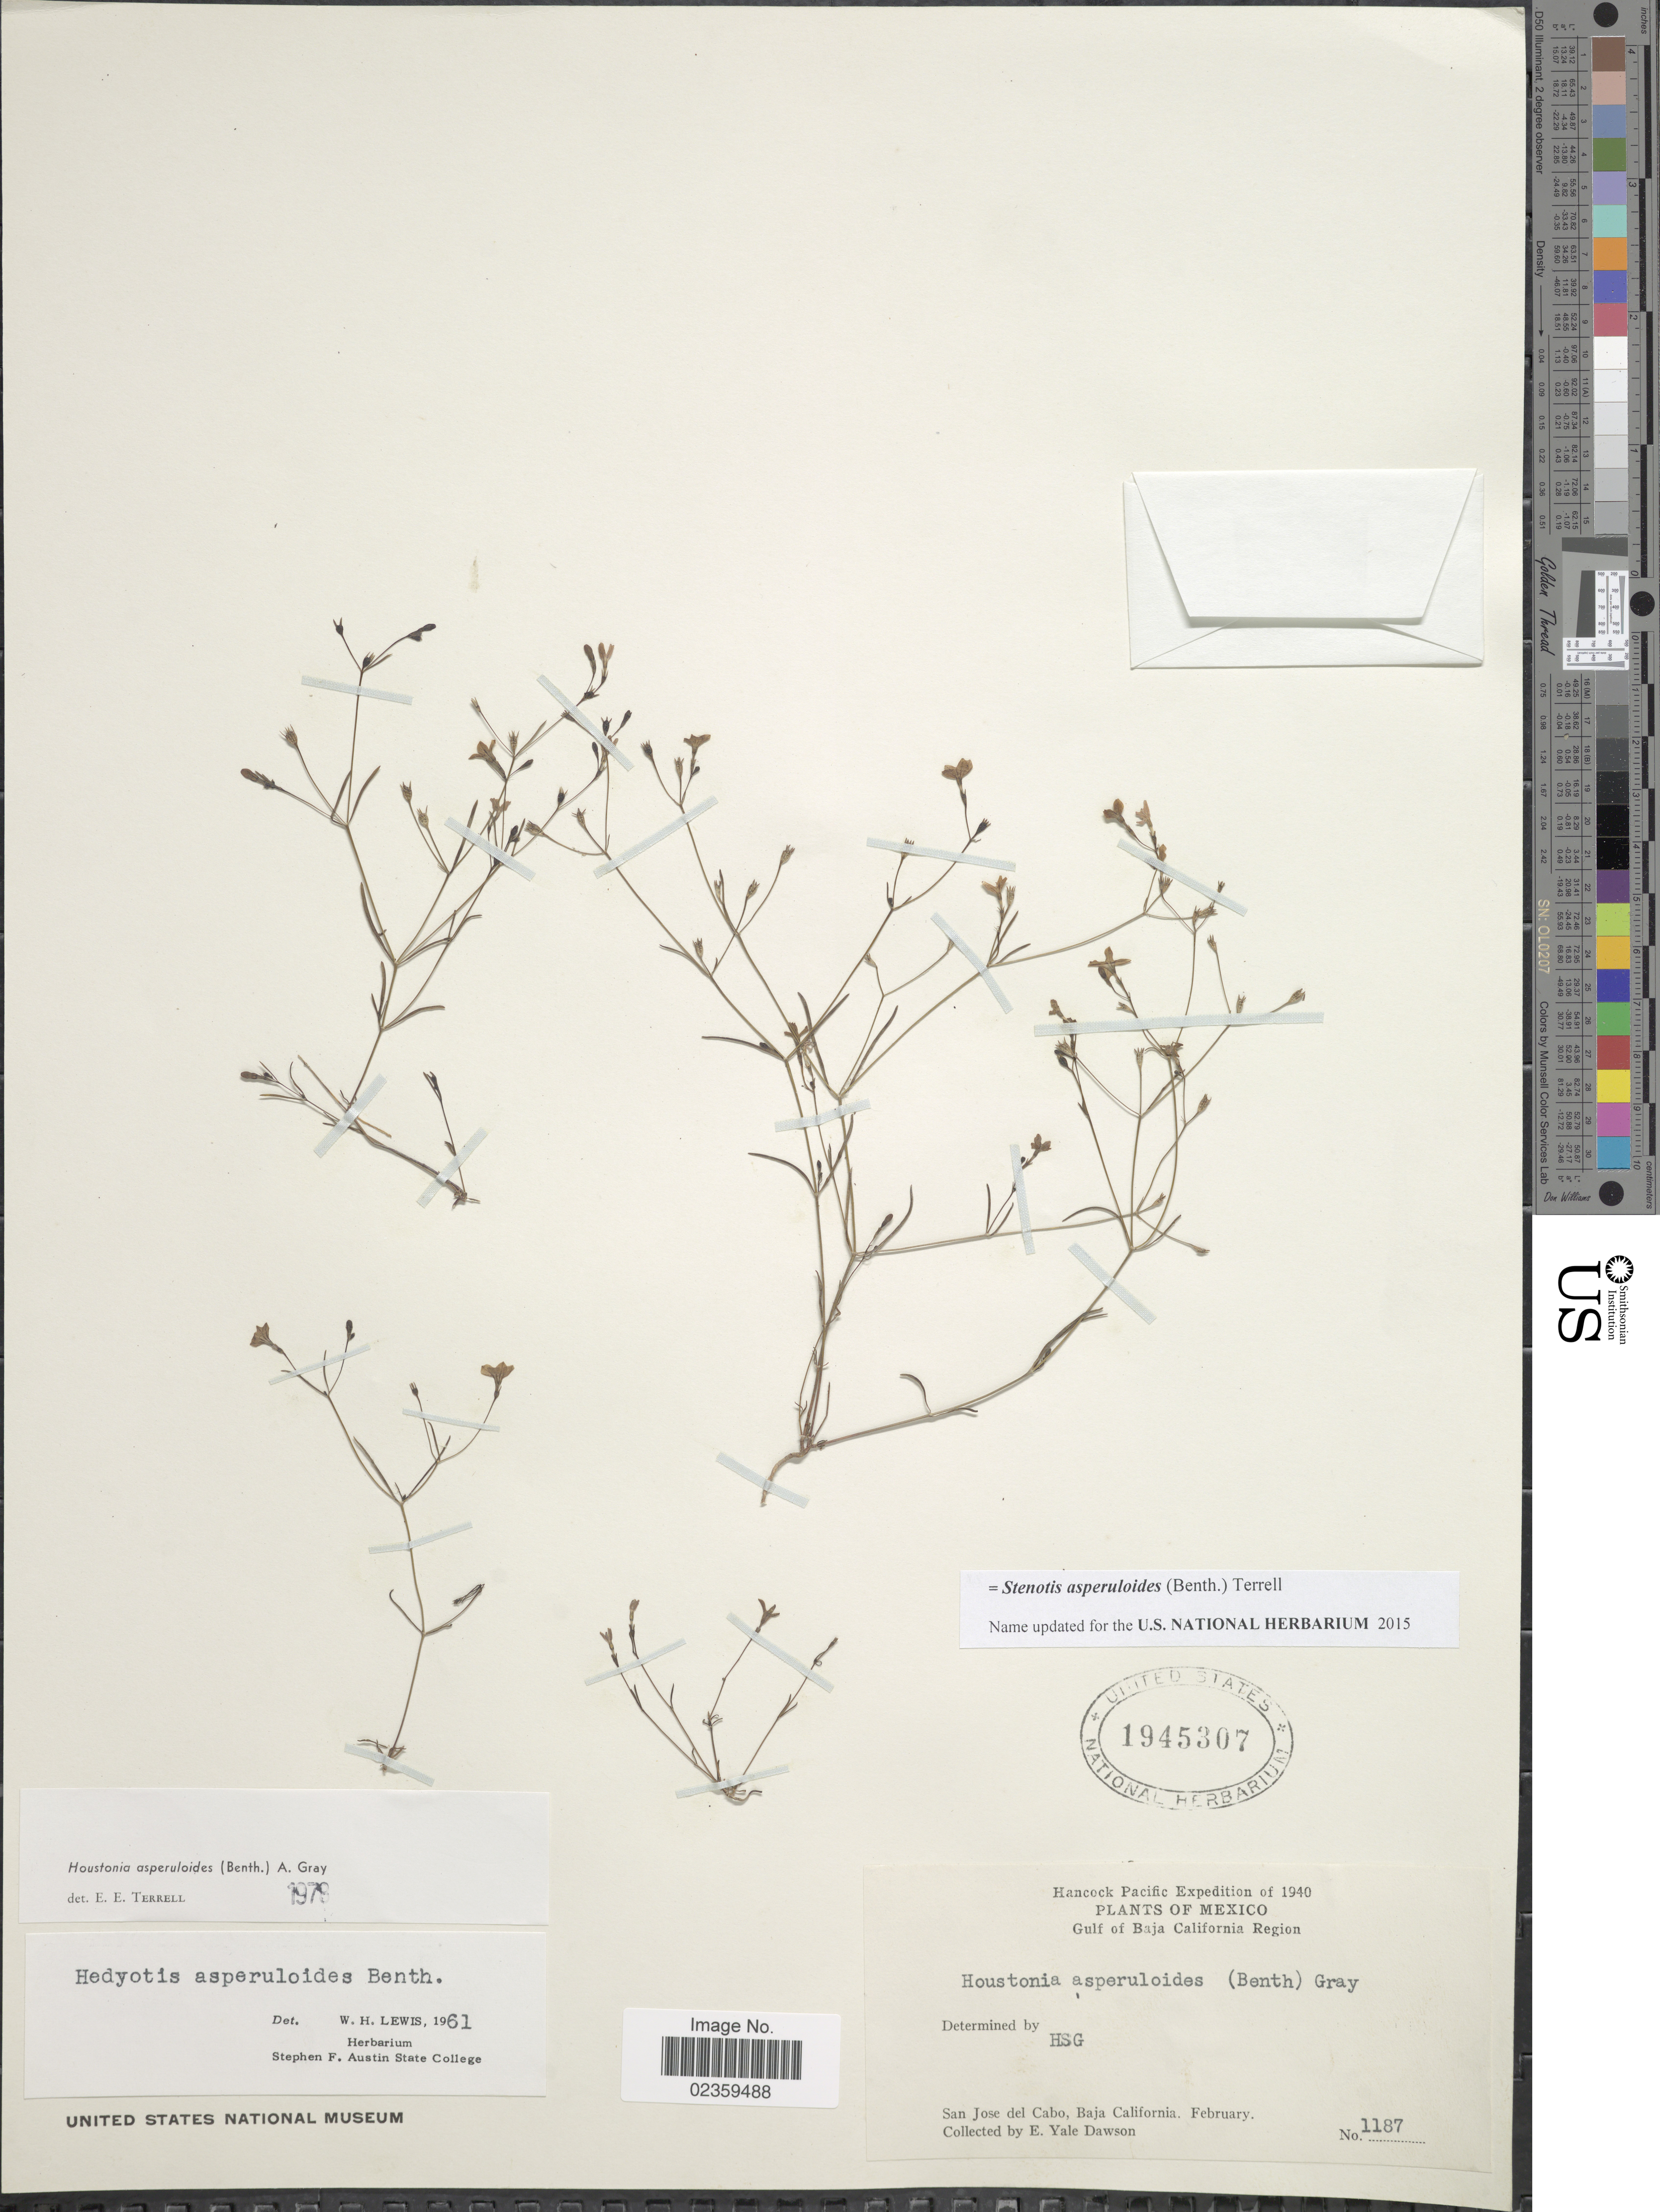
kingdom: Plantae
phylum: Tracheophyta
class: Magnoliopsida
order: Gentianales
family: Rubiaceae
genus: Stenotis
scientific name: Stenotis asperuloides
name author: (Benth.) Terrell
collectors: N. Yensen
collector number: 1187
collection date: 1940-02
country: Mexico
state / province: Baja California Sur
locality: Gulf of Baja California Region. San Jose del Cabo, Baja California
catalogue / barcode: US 1945307